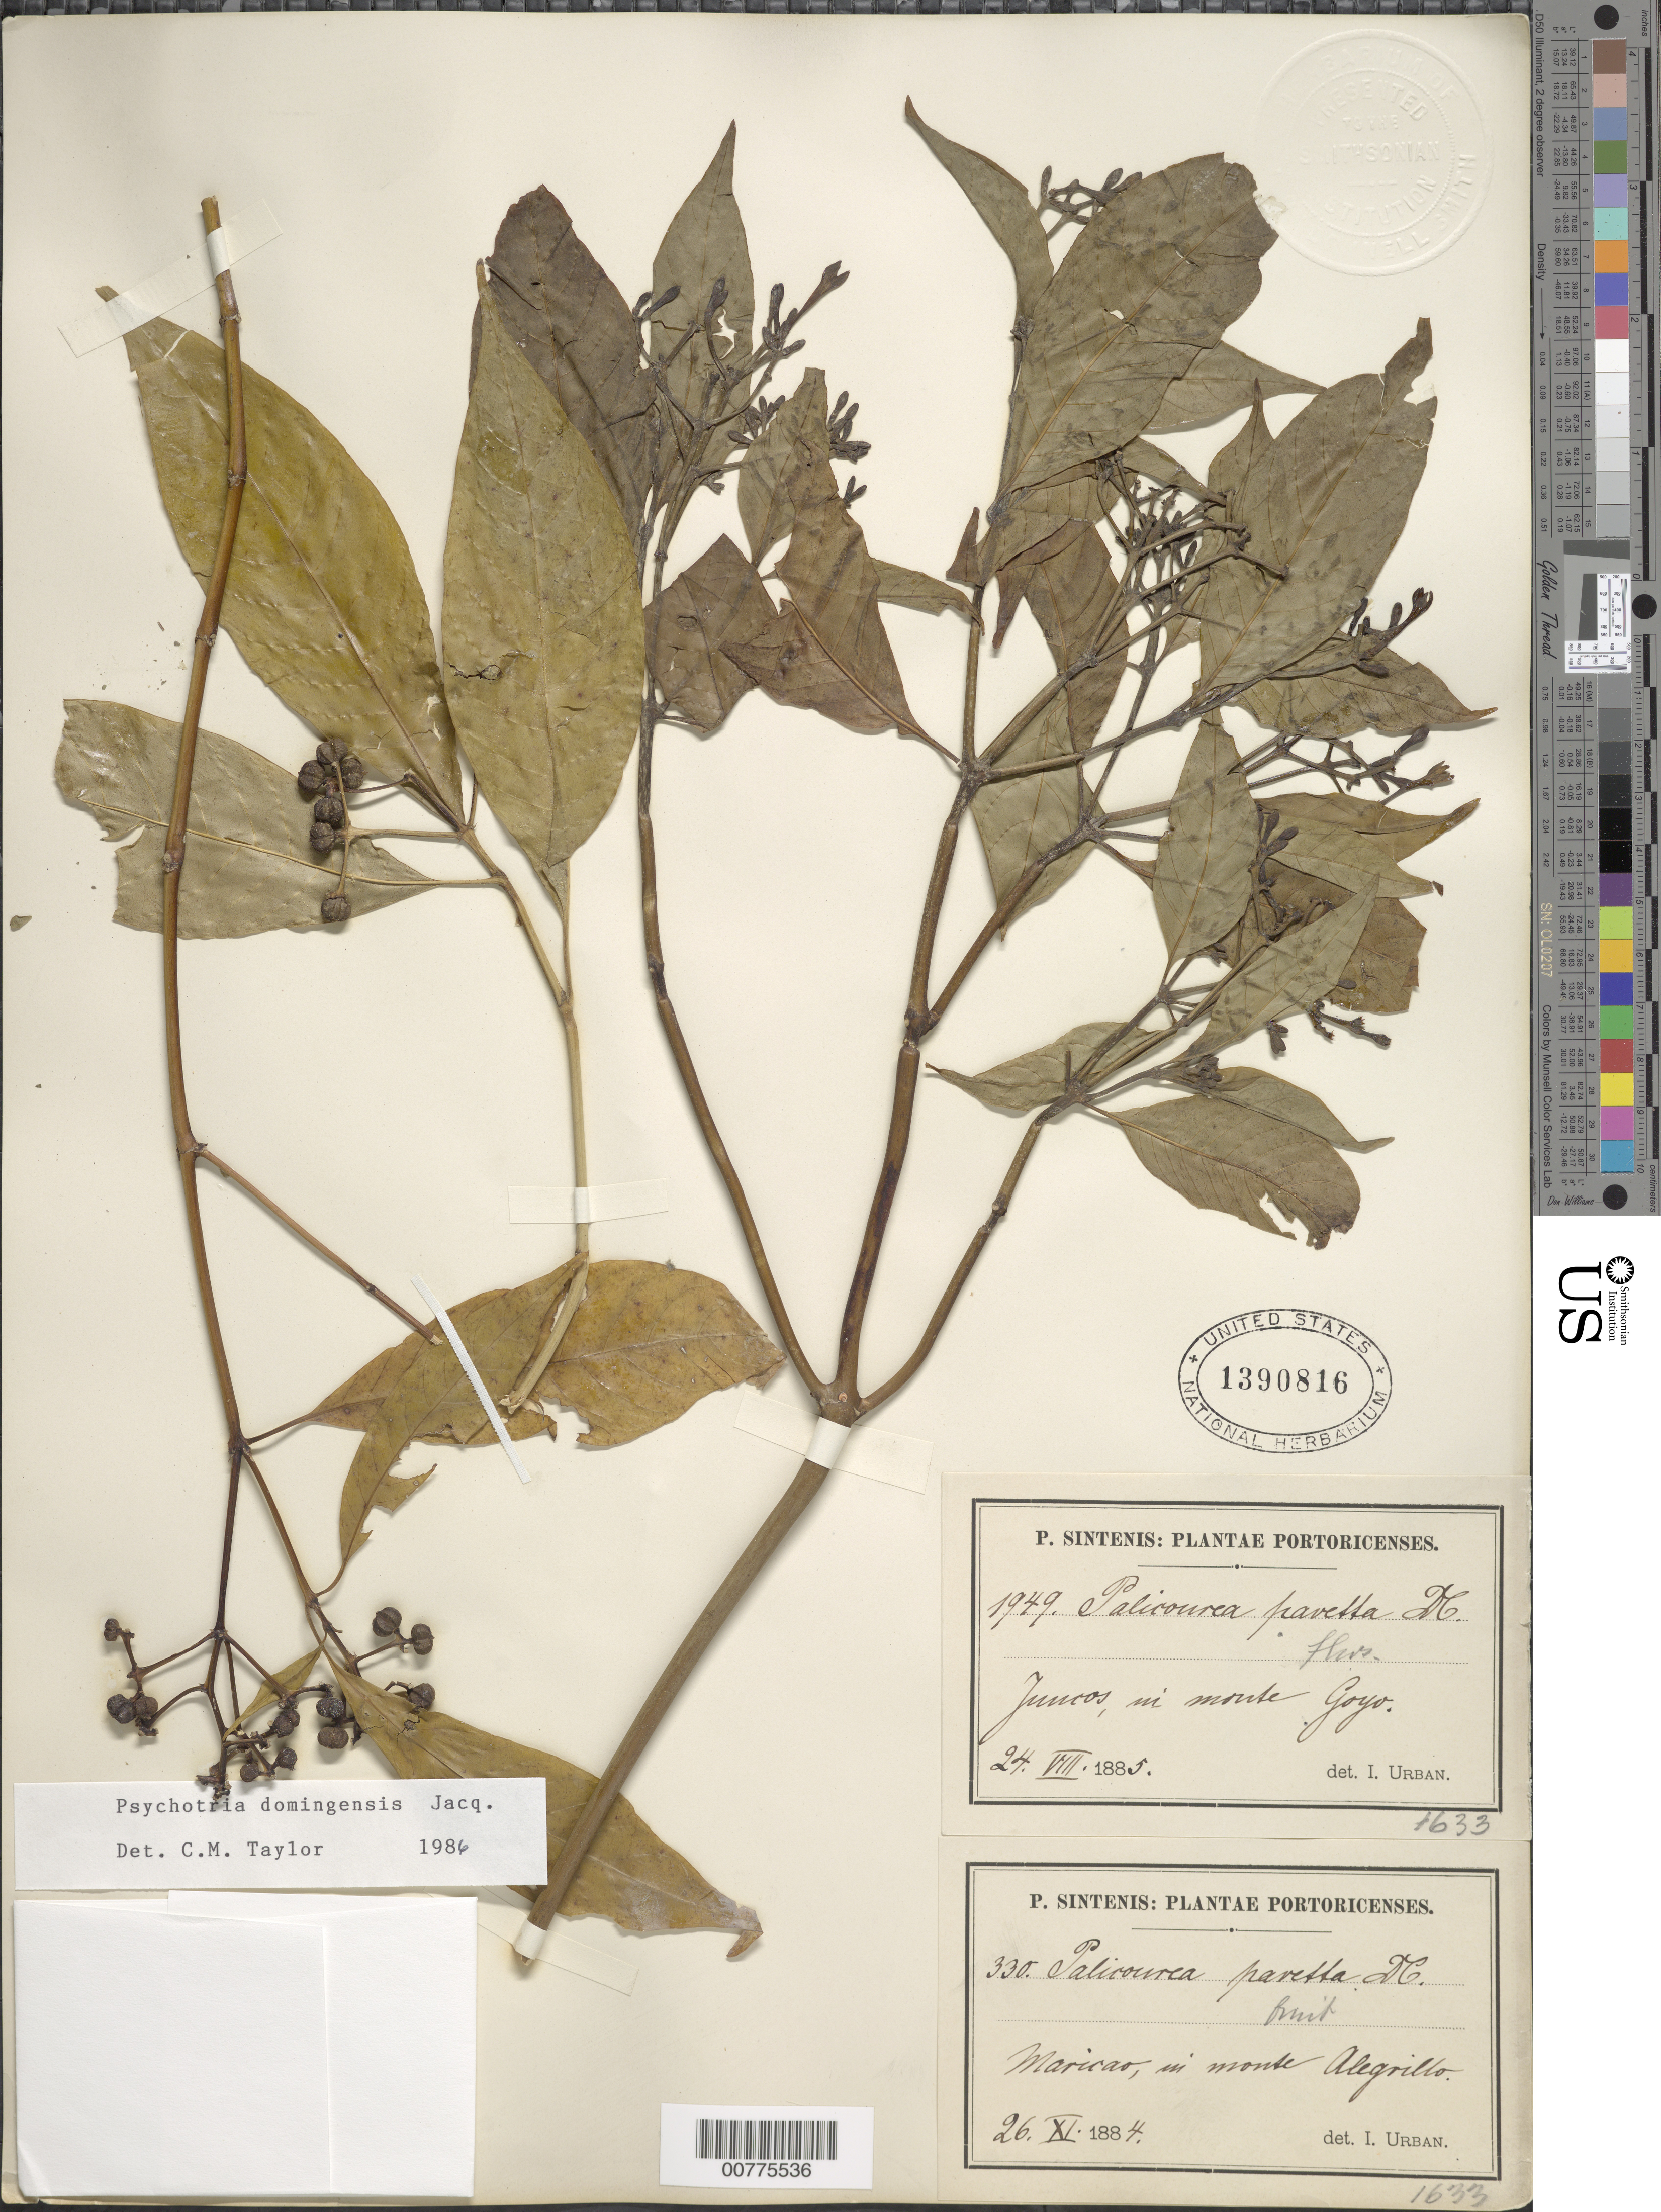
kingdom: Plantae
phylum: Tracheophyta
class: Magnoliopsida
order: Gentianales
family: Rubiaceae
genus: Psychotria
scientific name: Psychotria domingensis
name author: Jacq.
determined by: Taylor, Charlotte M.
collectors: P. Sintenis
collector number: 1949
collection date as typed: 24 Aug 1885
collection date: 1885-08-24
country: Puerto Rico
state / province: Juncos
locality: Juncos, in monte Goyo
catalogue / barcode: US 1390816